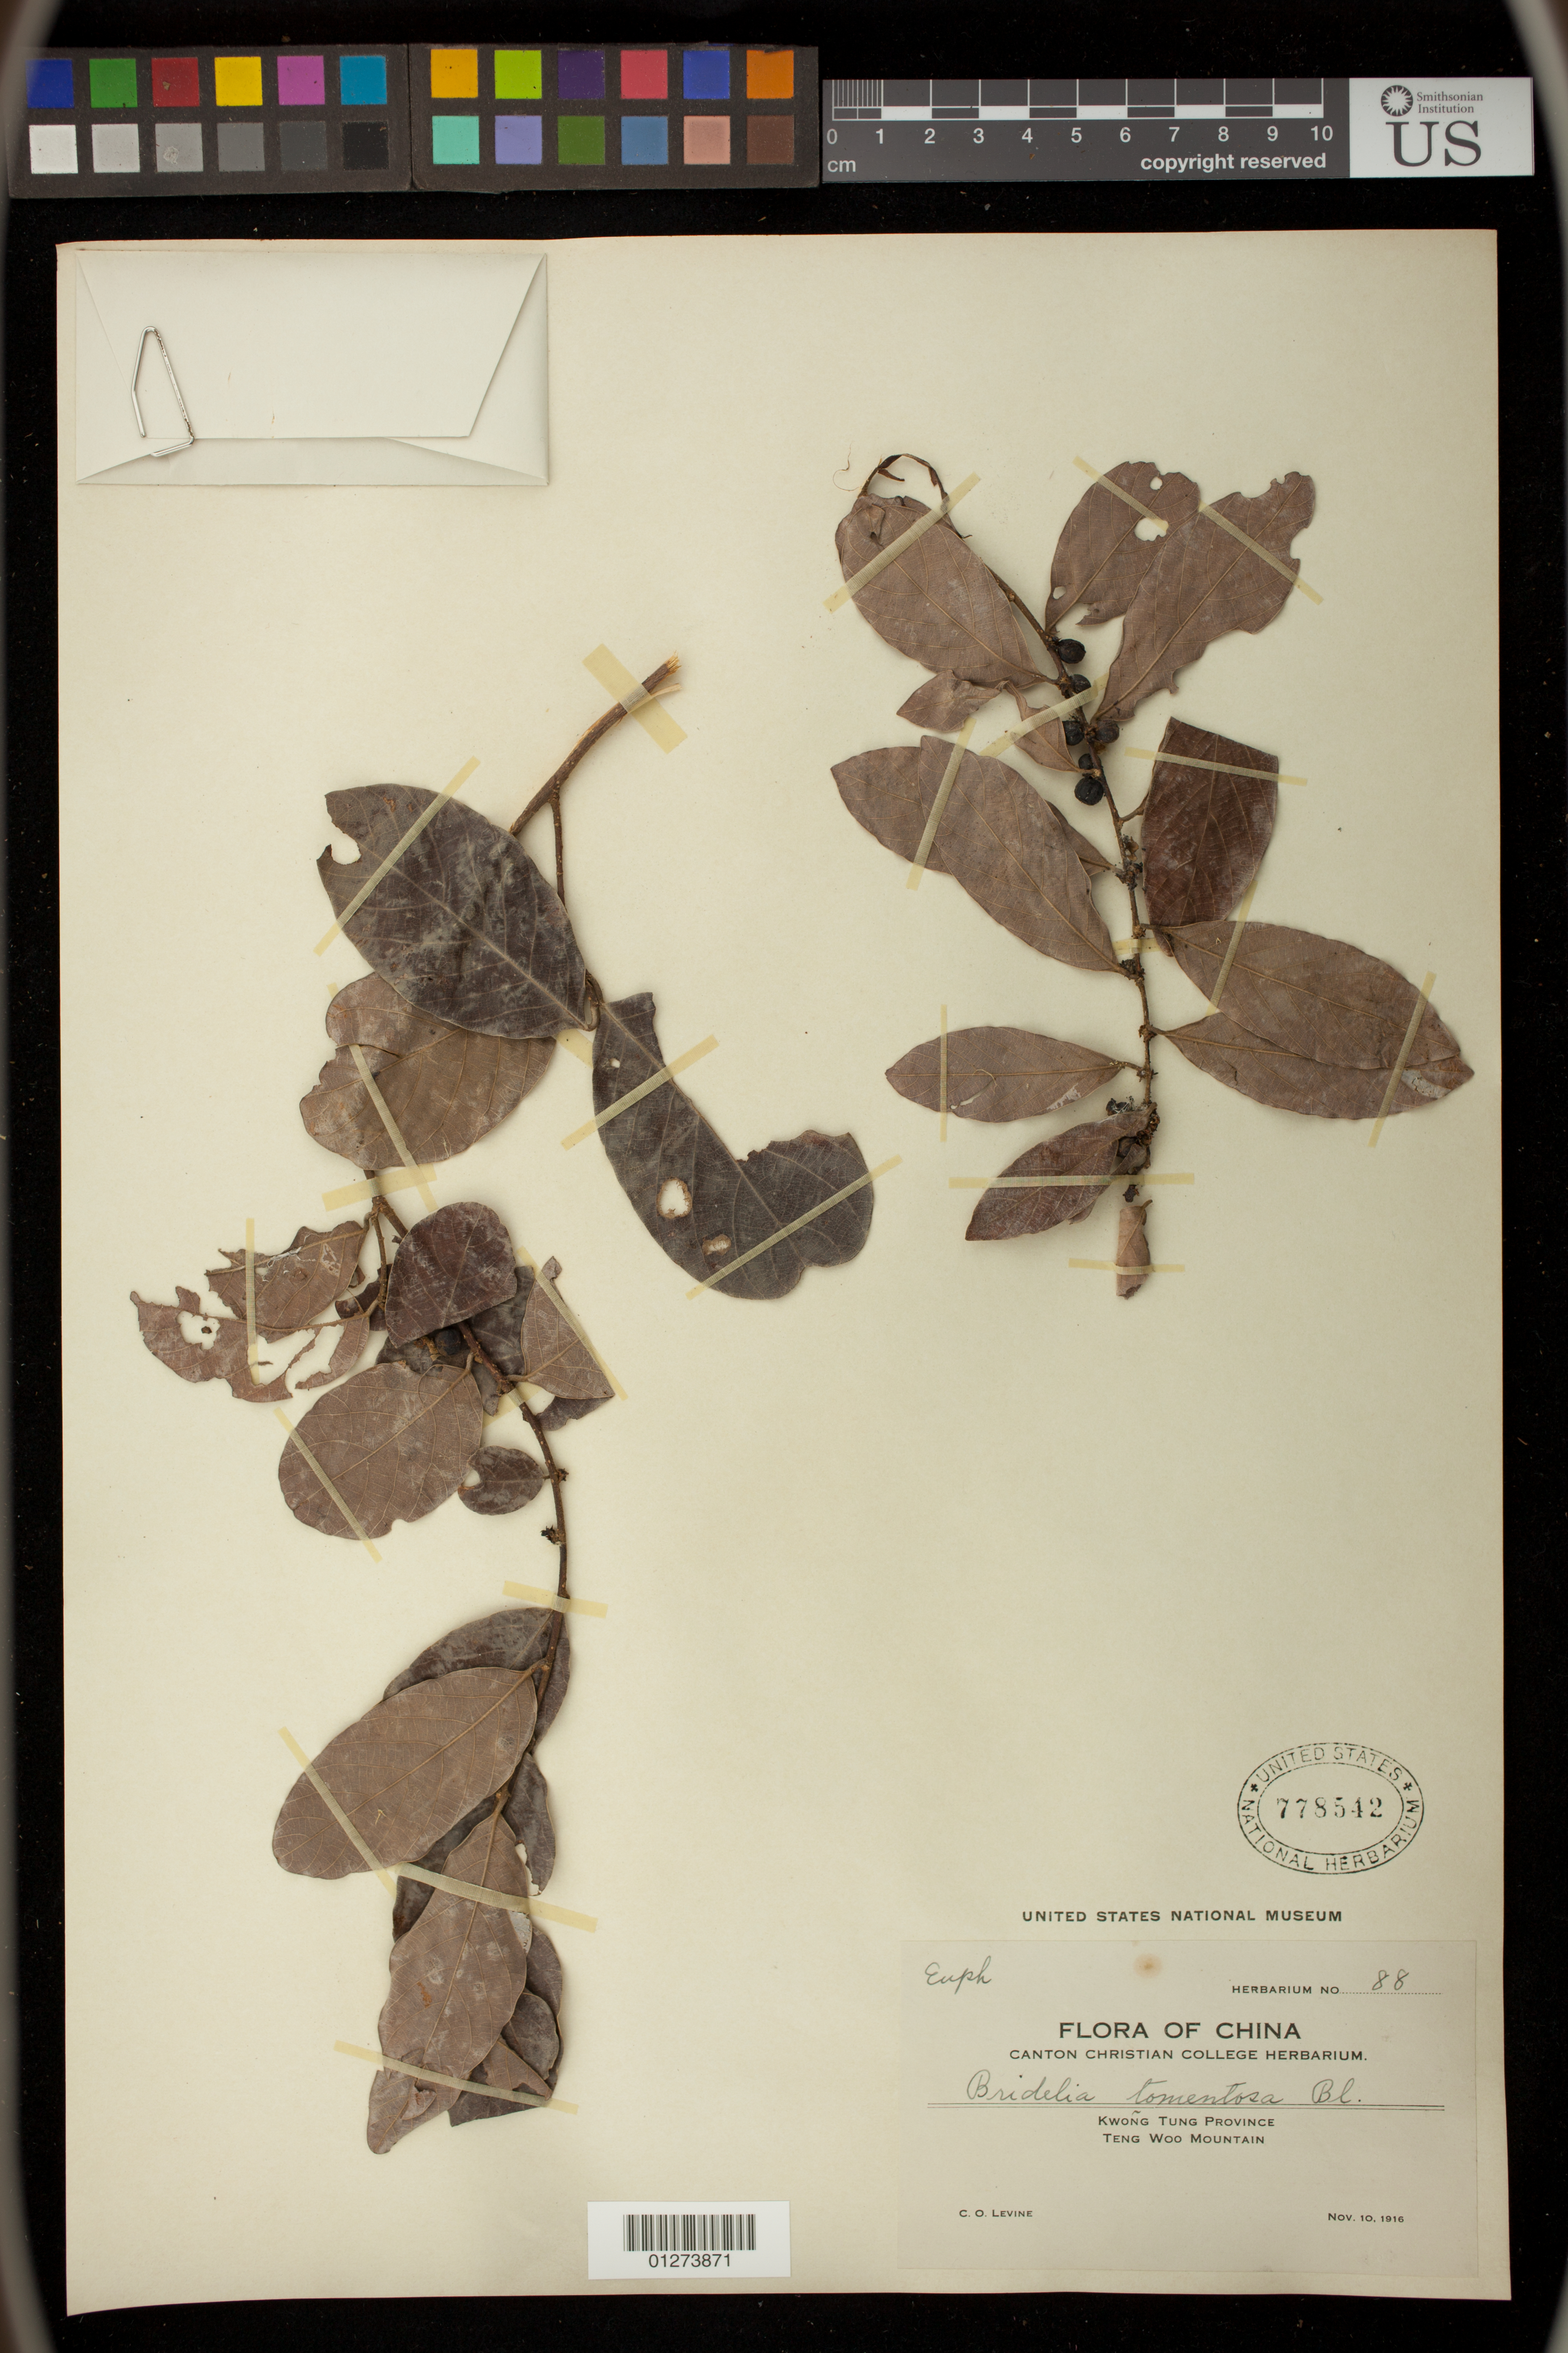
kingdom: Plantae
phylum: Tracheophyta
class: Magnoliopsida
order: Malpighiales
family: Phyllanthaceae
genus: Bridelia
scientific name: Bridelia tomentosa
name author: Blume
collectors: C. O. Levine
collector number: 88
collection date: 1916-11-10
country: China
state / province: Guangdong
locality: Kwang Tung Province, Teng Woo Mountain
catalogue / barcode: US 778542